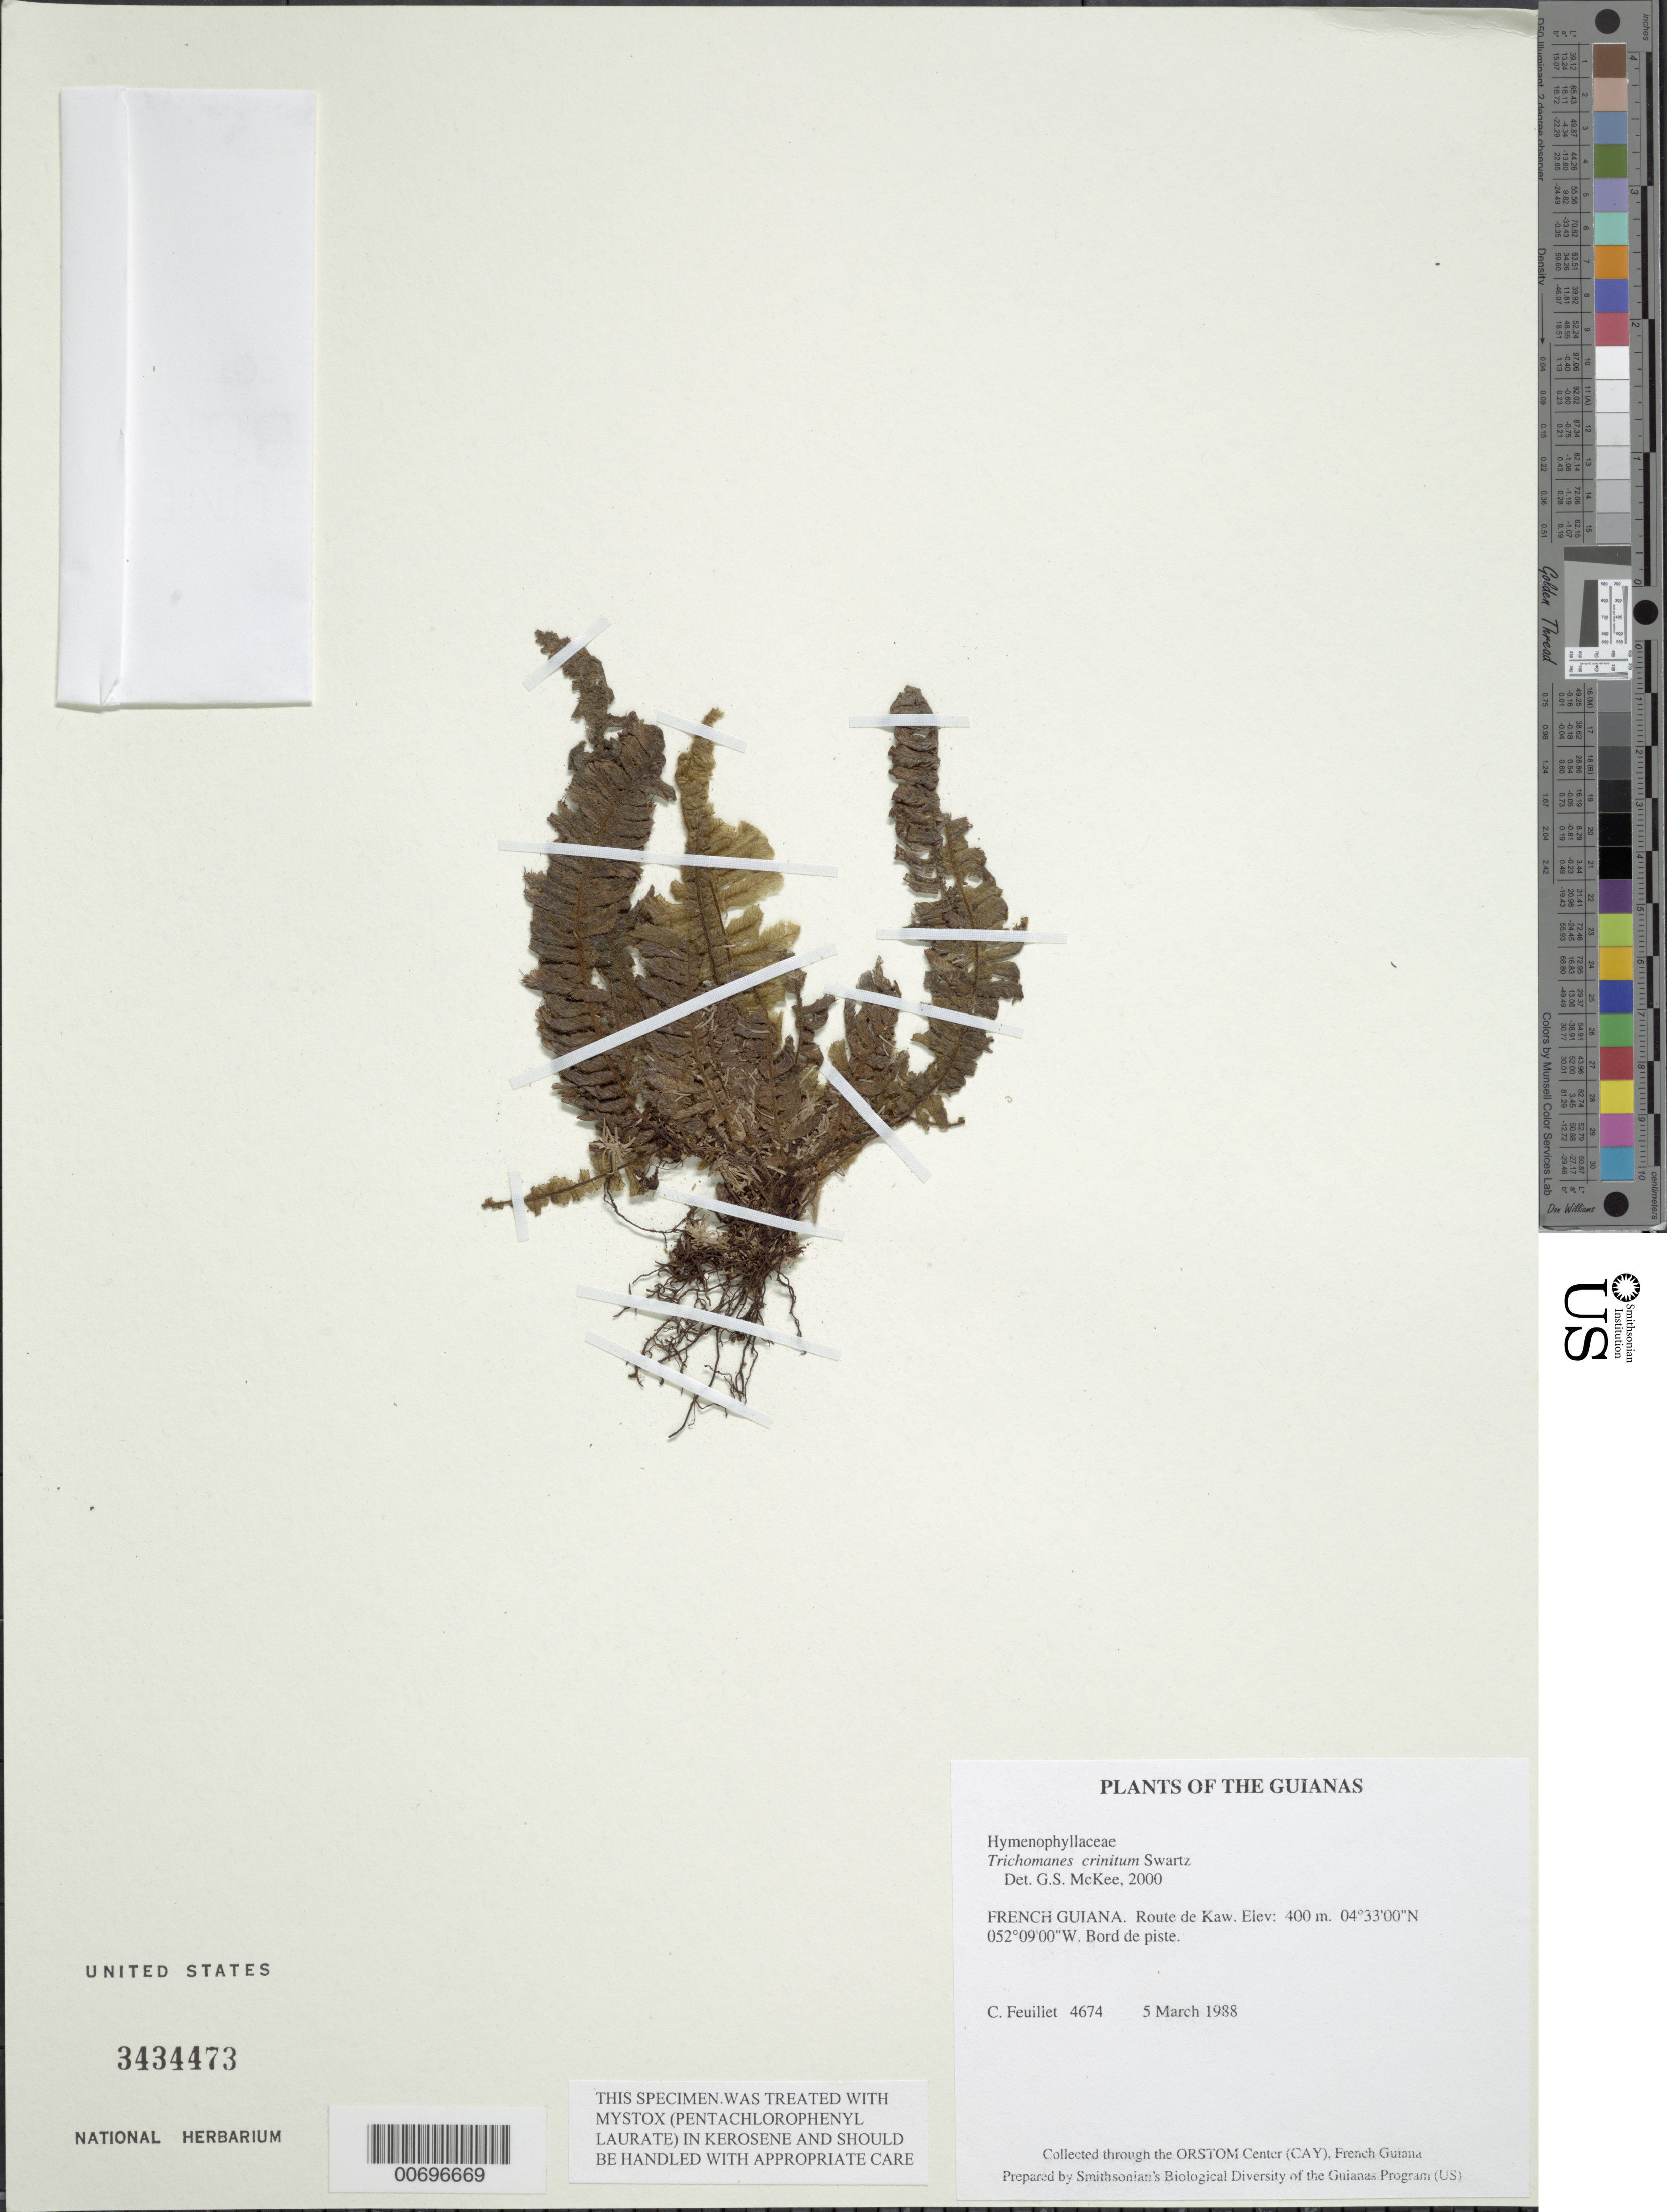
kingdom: Plantae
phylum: Tracheophyta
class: Polypodiopsida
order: Hymenophyllales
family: Hymenophyllaceae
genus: Trichomanes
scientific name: Trichomanes crinitum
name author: Sw.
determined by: McKee, G. S., (US), NMNH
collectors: C. Feuillet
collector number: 4674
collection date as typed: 5 Mar 1988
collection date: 1988-03-05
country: French Guiana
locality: Route de Kaw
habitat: Bord de piste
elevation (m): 400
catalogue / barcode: US 3434473